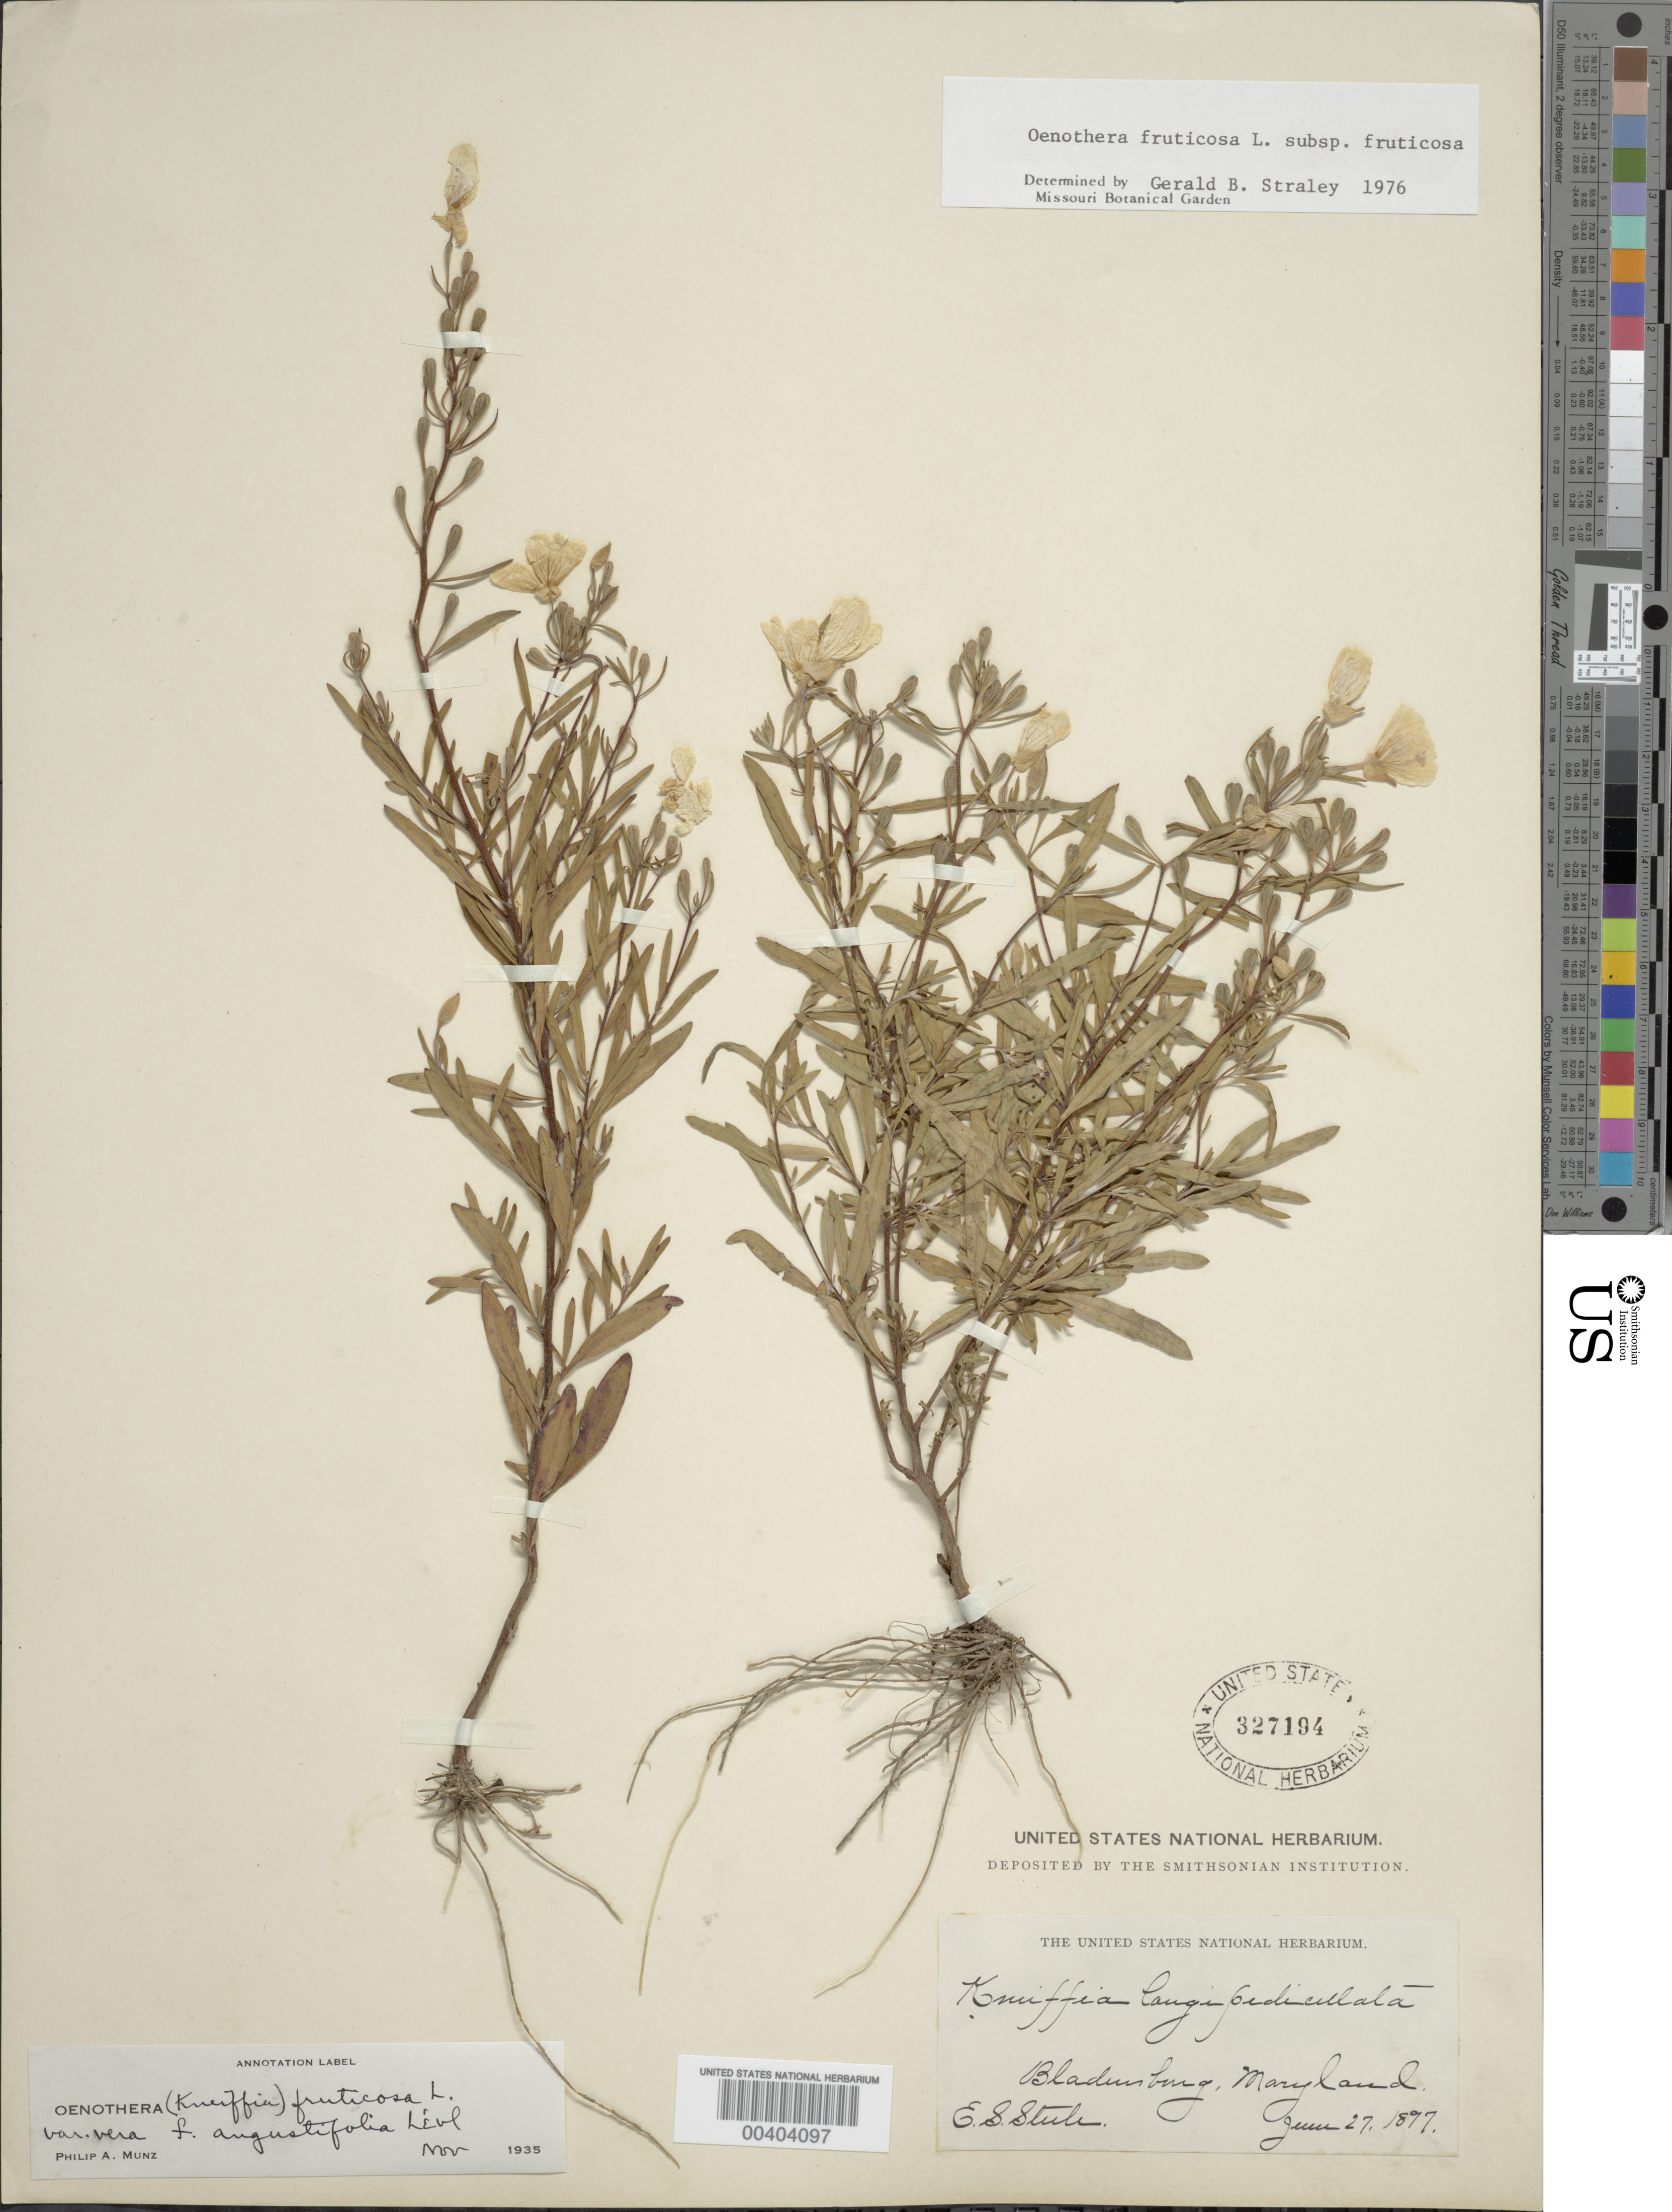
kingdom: Plantae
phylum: Tracheophyta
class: Magnoliopsida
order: Myrtales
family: Onagraceae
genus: Oenothera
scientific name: Oenothera fruticosa subsp. fruticosa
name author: L.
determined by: Straley, G. B.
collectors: E. Steele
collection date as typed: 27 Jun 1897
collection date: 1897-06-27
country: United States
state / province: Maryland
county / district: Prince George's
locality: Bladensburg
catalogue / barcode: US 327194